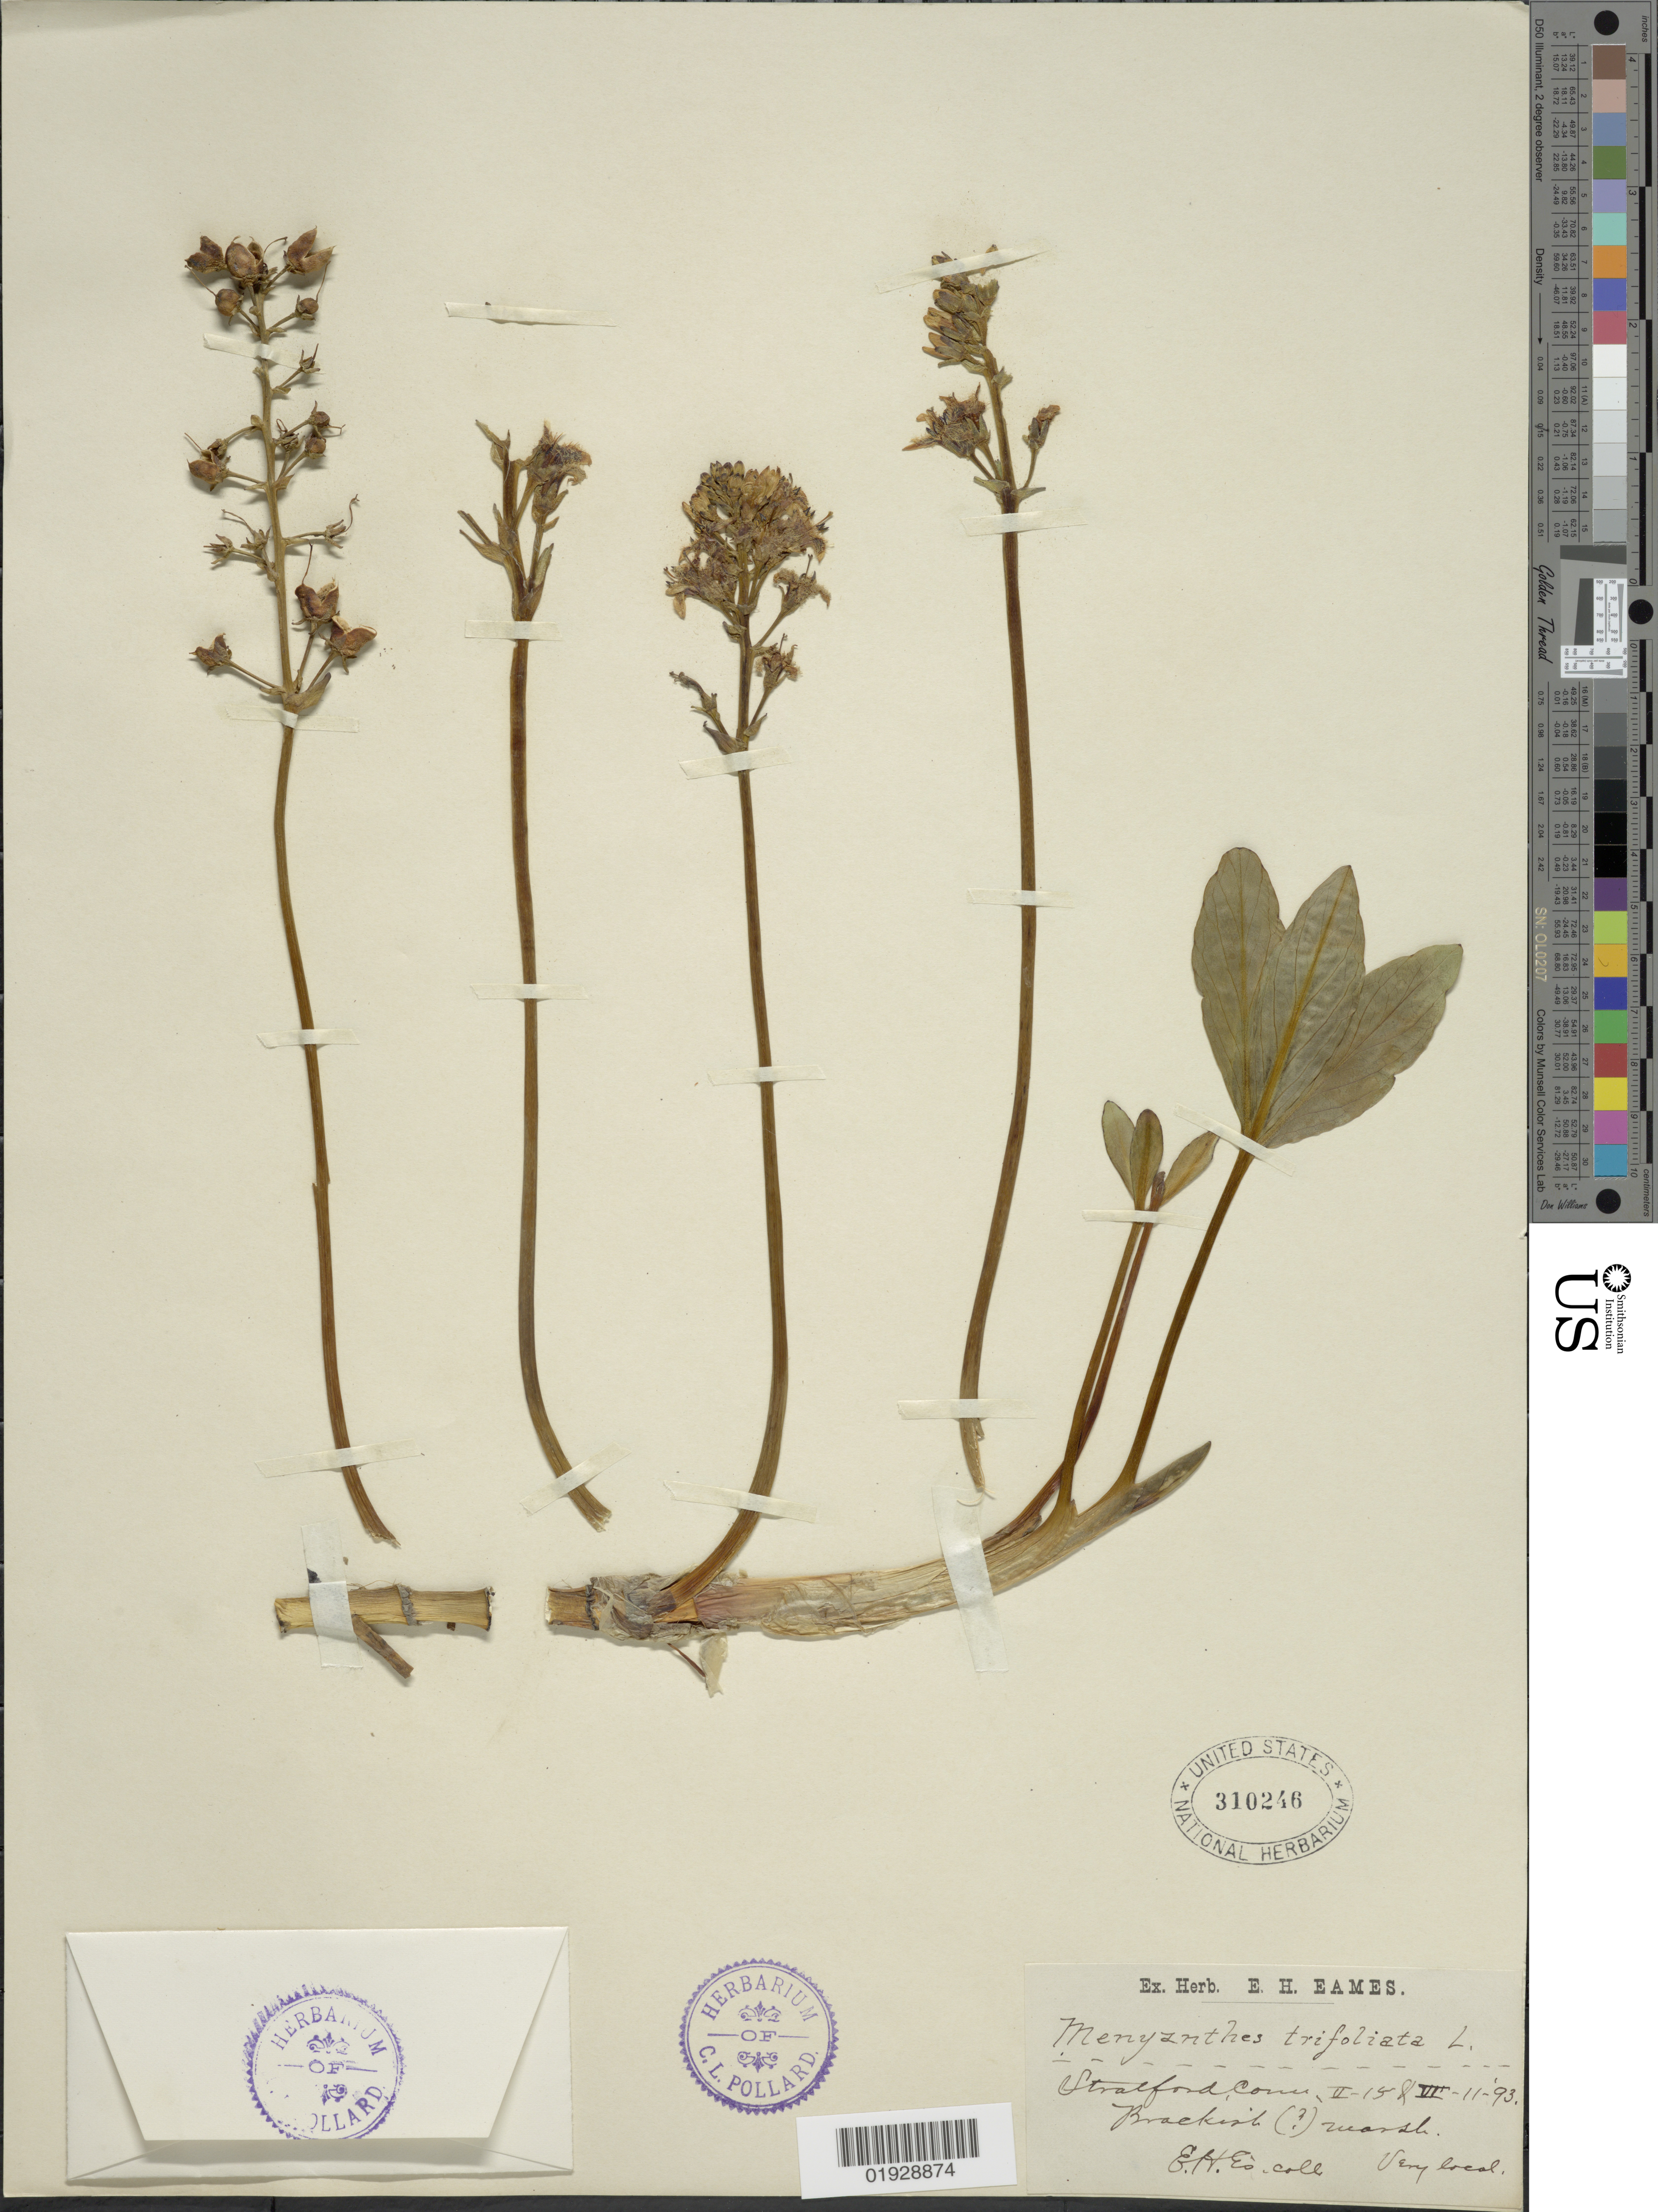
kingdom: Plantae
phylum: Tracheophyta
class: Magnoliopsida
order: Asterales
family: Menyanthaceae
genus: Menyanthes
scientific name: Menyanthes trifoliata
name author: L.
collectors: E. H. Eames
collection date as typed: Transcribed d/m/y: 15/5/93 to 11/6/93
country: United States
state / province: Connecticut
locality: Stratford.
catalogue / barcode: US 310246